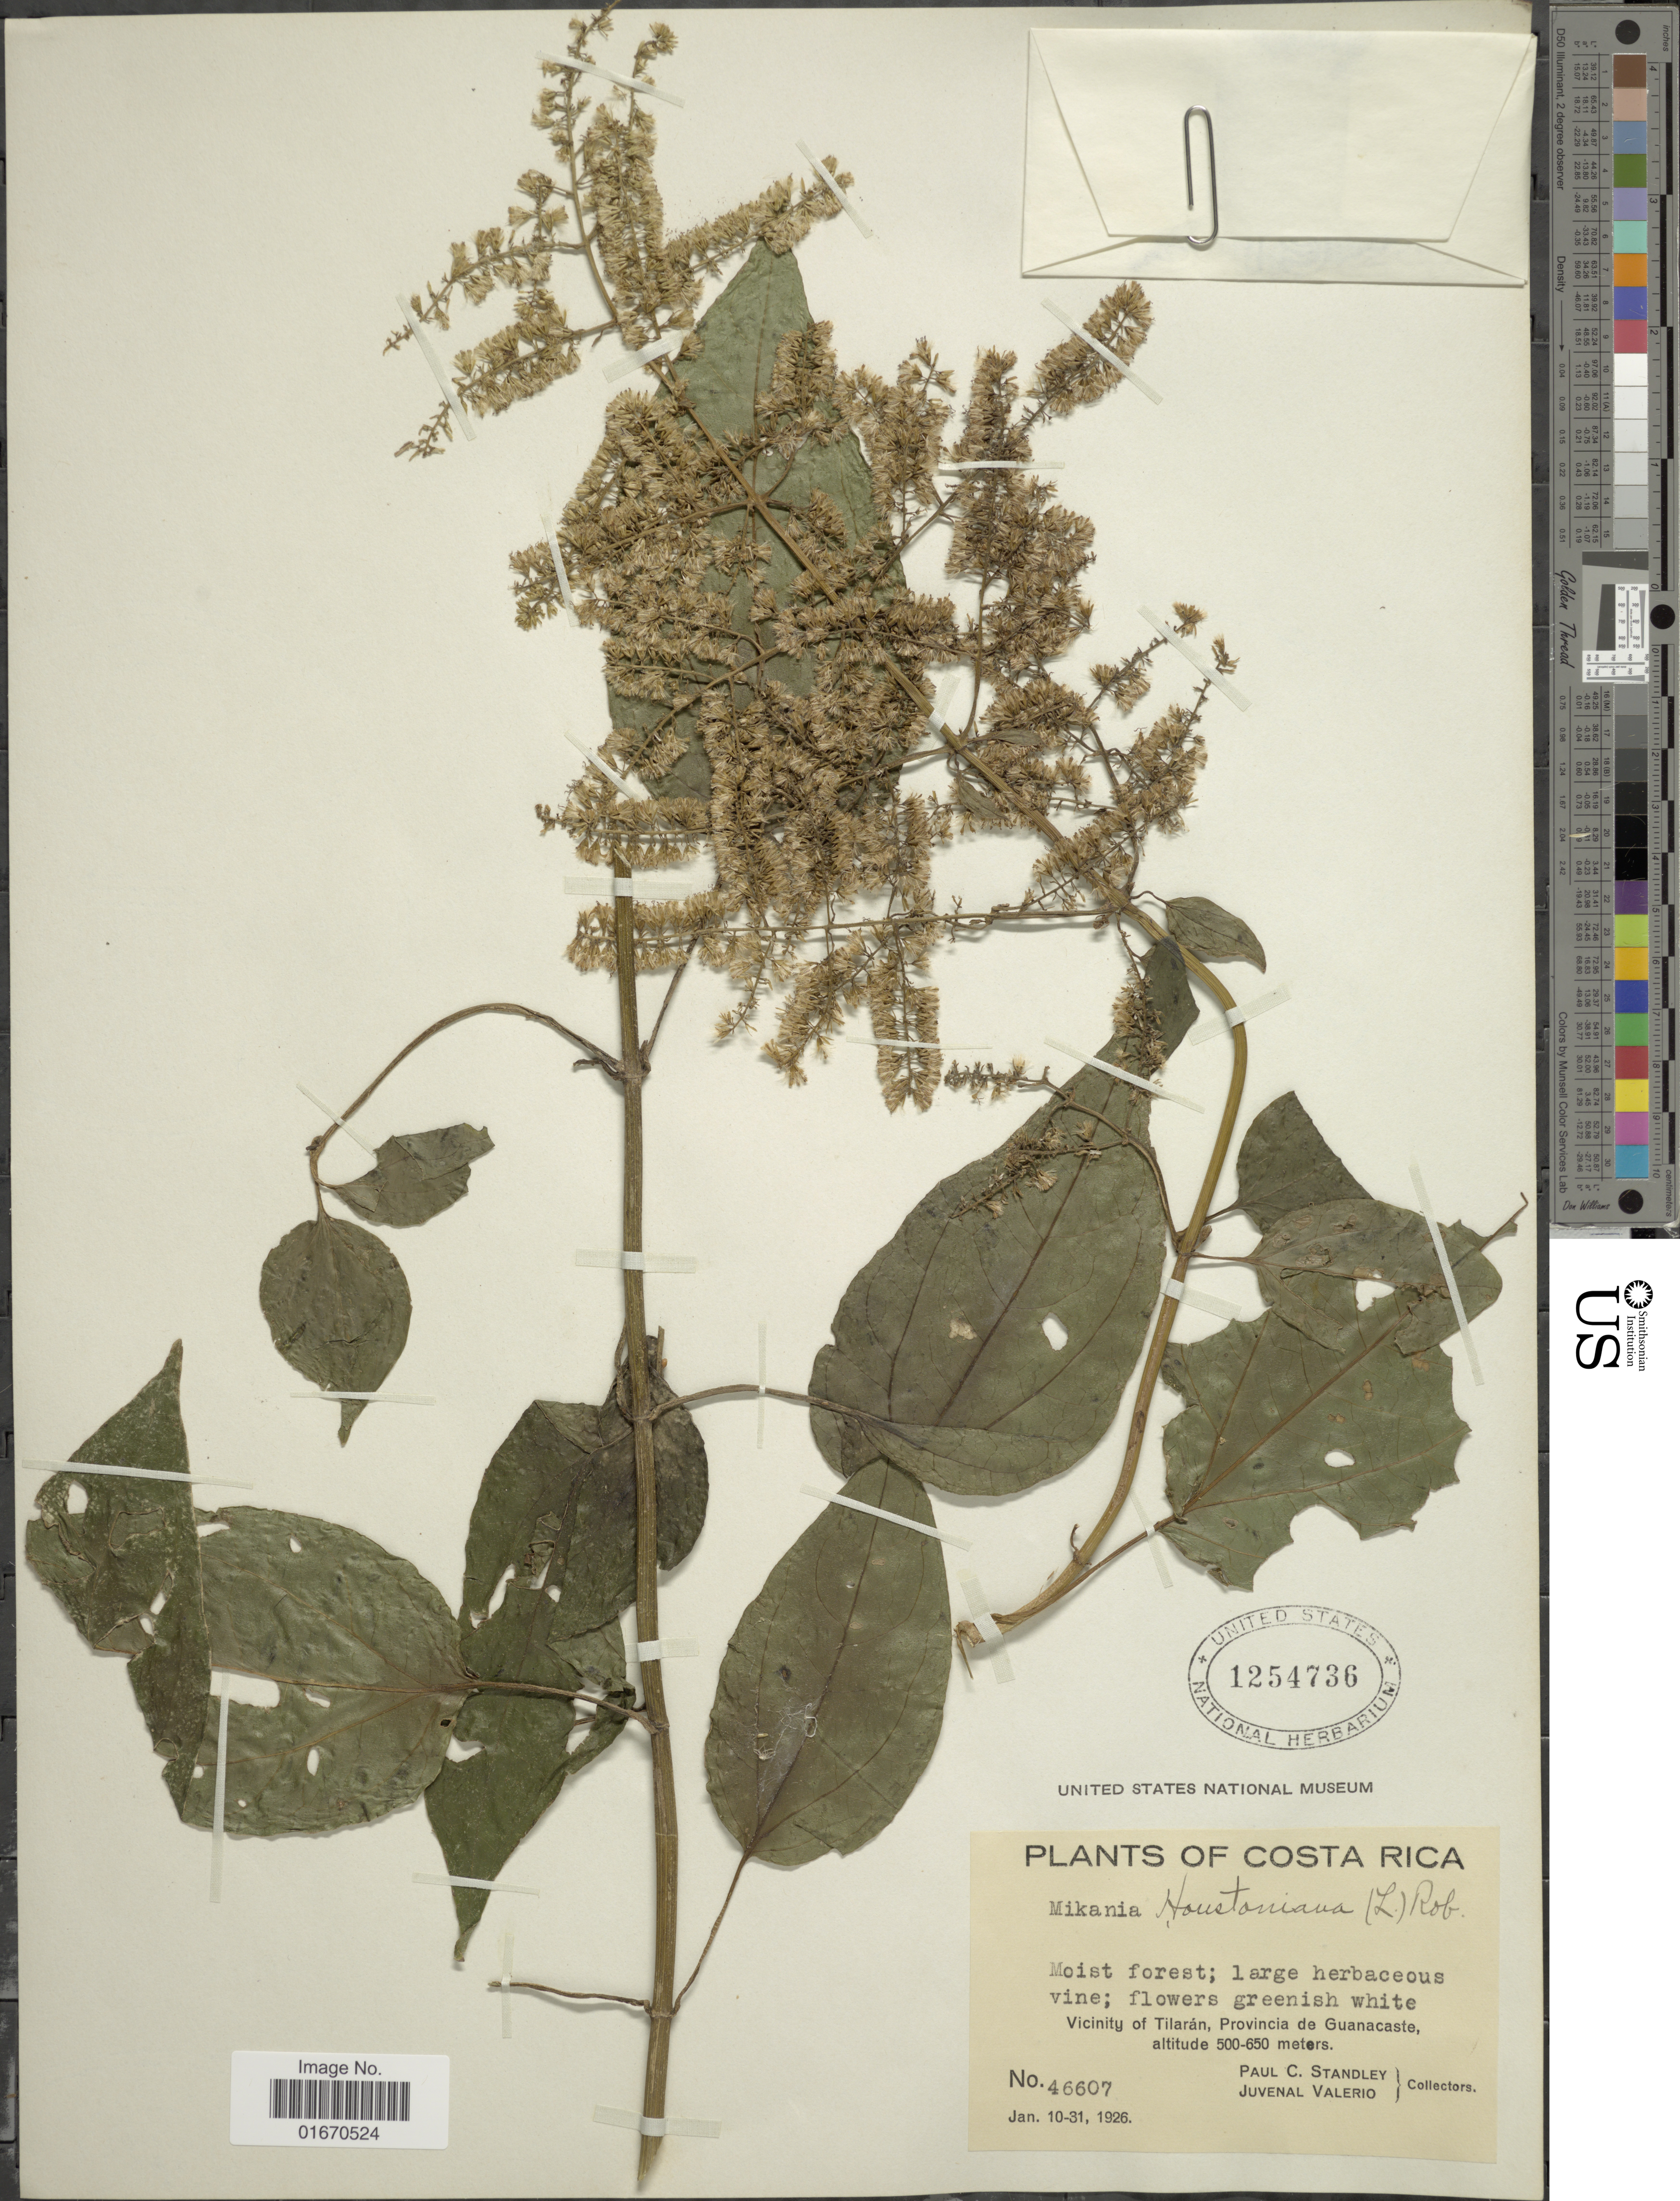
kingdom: Plantae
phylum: Tracheophyta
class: Magnoliopsida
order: Asterales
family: Asteraceae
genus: Mikania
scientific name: Mikania houstoniana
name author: (L.) B.L. Rob.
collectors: P. C. Standley & J. Valerio R.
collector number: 46607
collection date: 1926-01-10/1926-01-31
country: Costa Rica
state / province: Guanacaste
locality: Vicinity of Tilaran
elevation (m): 500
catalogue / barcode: US 1254736